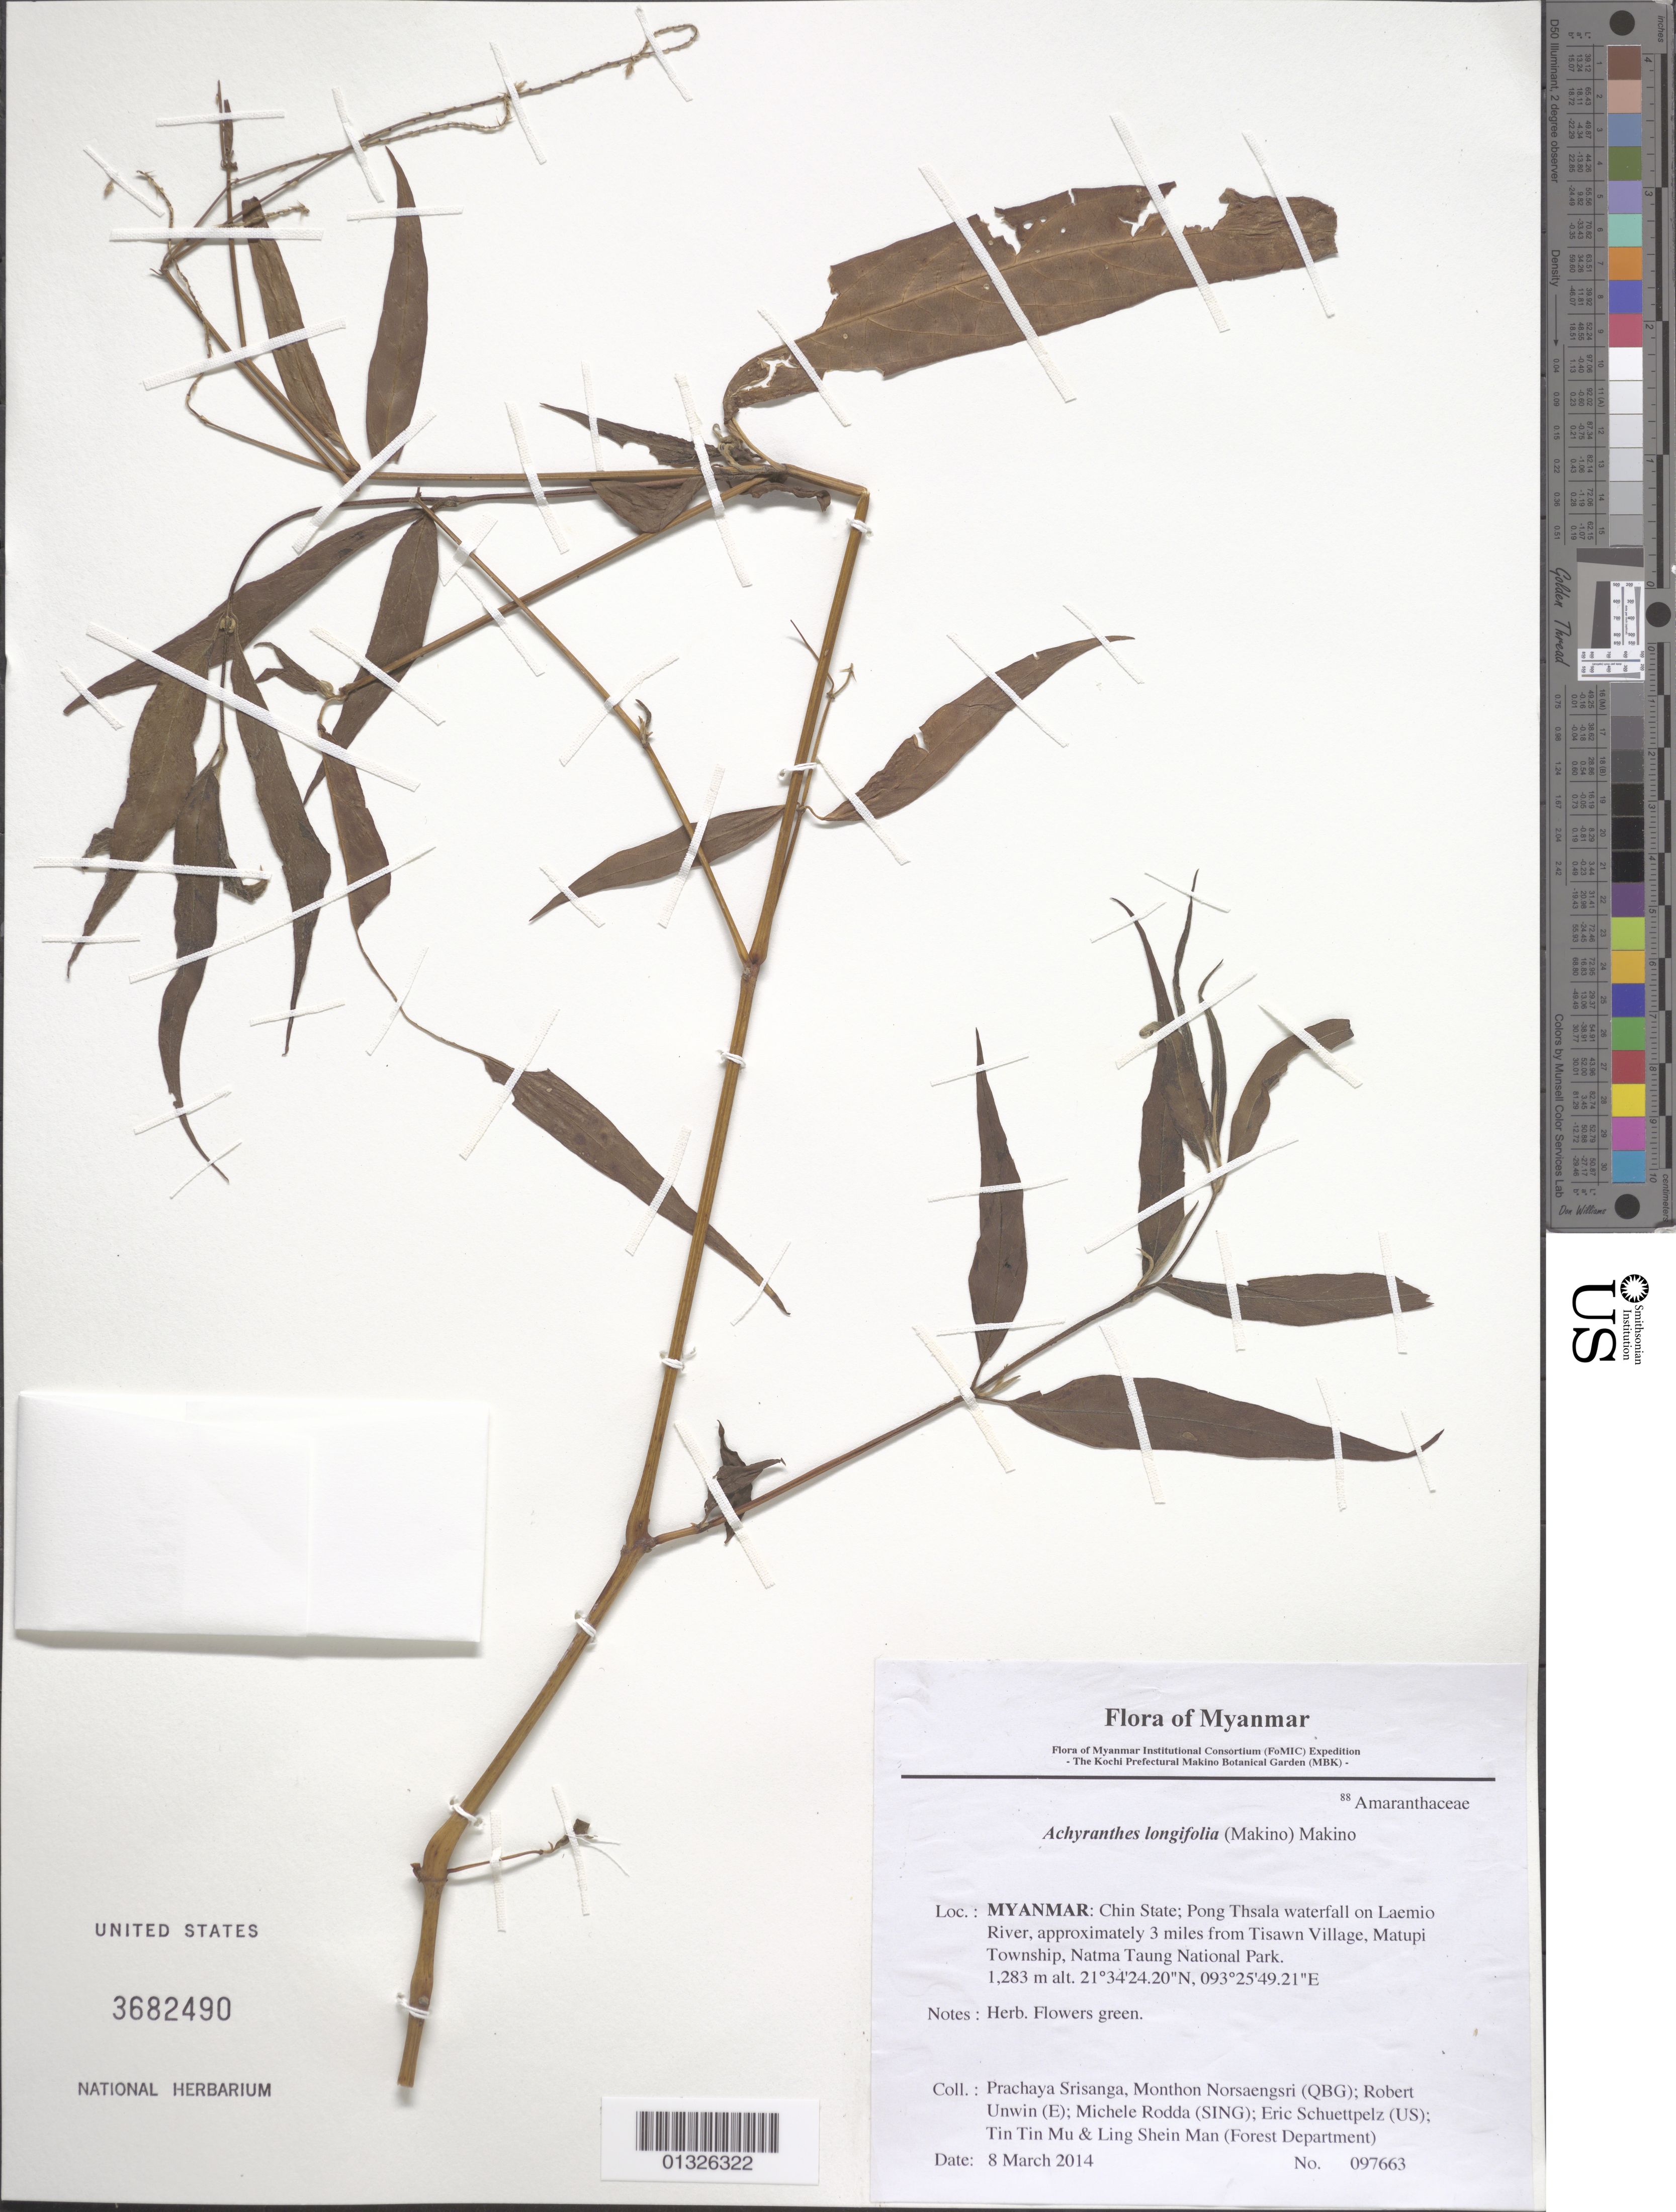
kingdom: Plantae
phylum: Tracheophyta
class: Magnoliopsida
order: Caryophyllales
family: Amaranthaceae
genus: Achyranthes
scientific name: Achyranthes longifolia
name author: (Makino) Makino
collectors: P. Srisanga, M. Norsaengsri, R. Unwin, M. Rodda, E. Schuettpelz, Tin Tin Mu & Ling Shein Man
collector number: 97663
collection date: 2014-03-08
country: Myanmar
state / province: Chin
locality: Pong Thsala waterfall on Laemio River, approximately 3 miles from Tisawn Village, Matupi Township, Natma Taung National Park.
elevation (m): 1283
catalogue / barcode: US 3682490